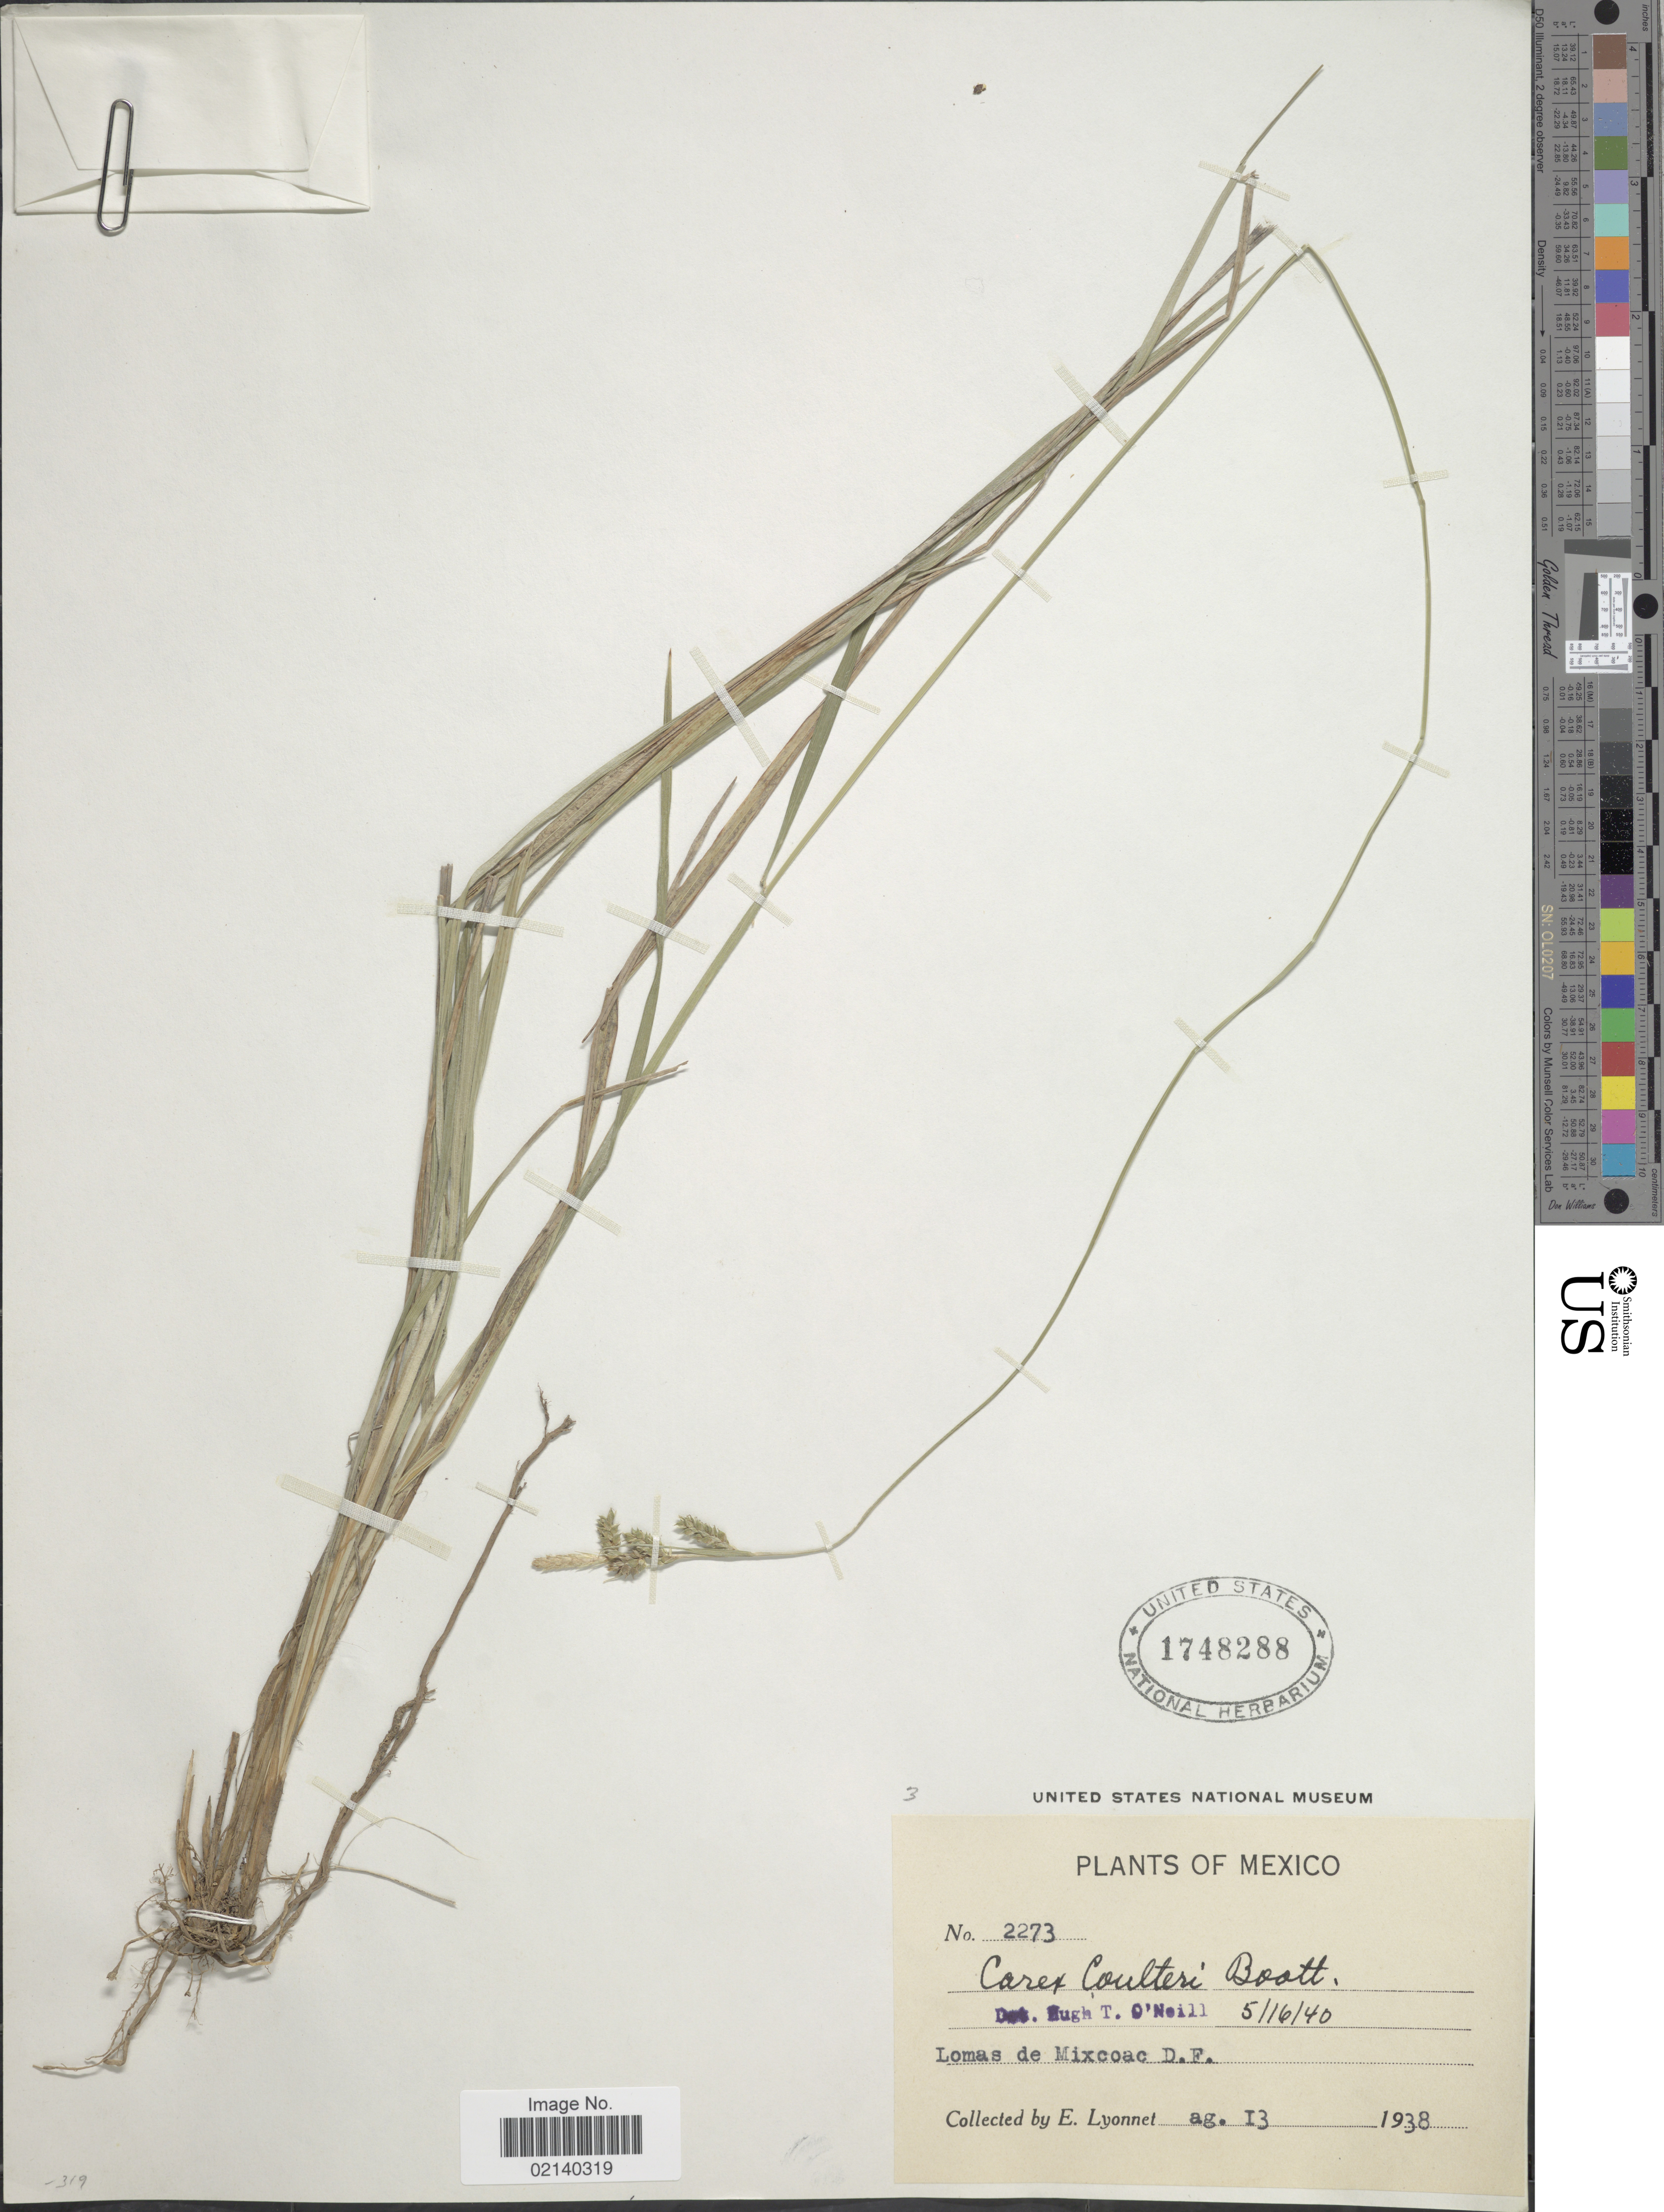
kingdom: Plantae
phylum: Tracheophyta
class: Liliopsida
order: Poales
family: Cyperaceae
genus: Carex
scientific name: Carex coulteri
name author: Boott ex Hemsl.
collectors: E. Lyonnet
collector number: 2273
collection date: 1938-08-13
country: Mexico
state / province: Distrito Federal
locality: Lomas de Mixcoac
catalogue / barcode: US 1748288